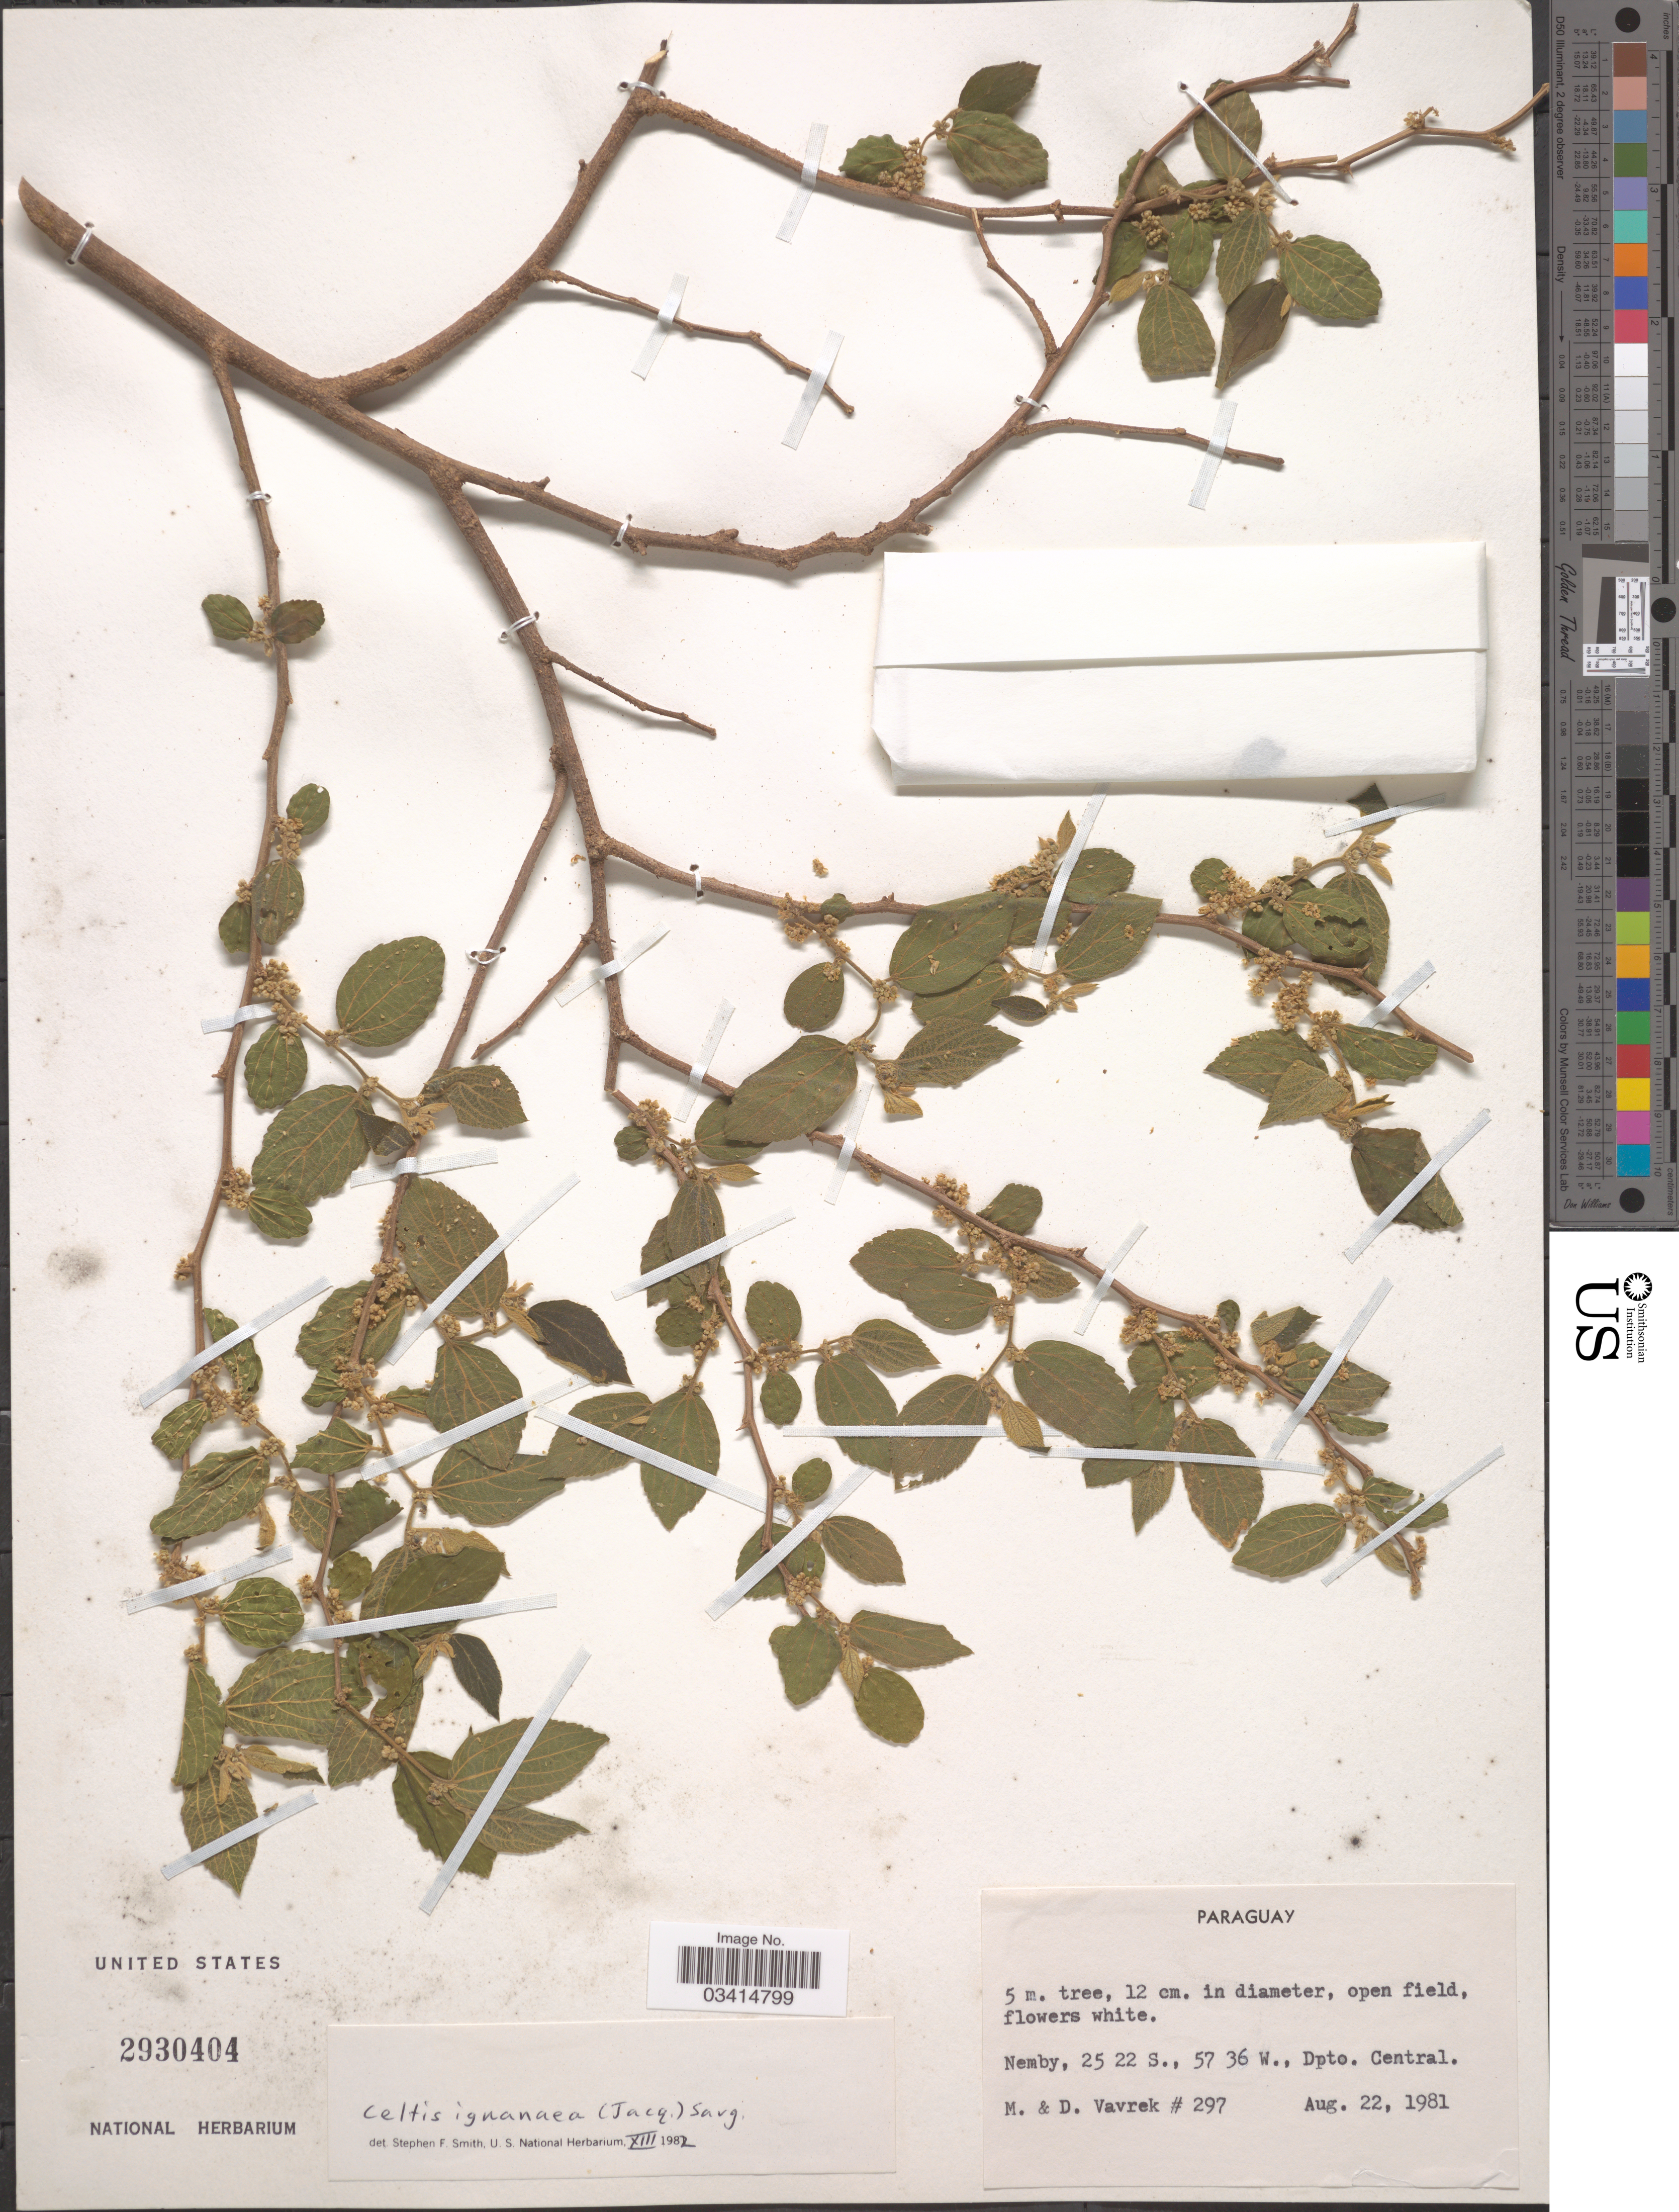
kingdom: Plantae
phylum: Tracheophyta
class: Magnoliopsida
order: Rosales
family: Cannabaceae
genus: Celtis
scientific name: Celtis iguanaea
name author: (Jacq.) Sarg.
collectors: M. Vavrek & D. Vavrek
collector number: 297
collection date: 1981-08-22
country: Paraguay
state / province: Central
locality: Nemby, Dpto. Central.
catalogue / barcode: US 2930404